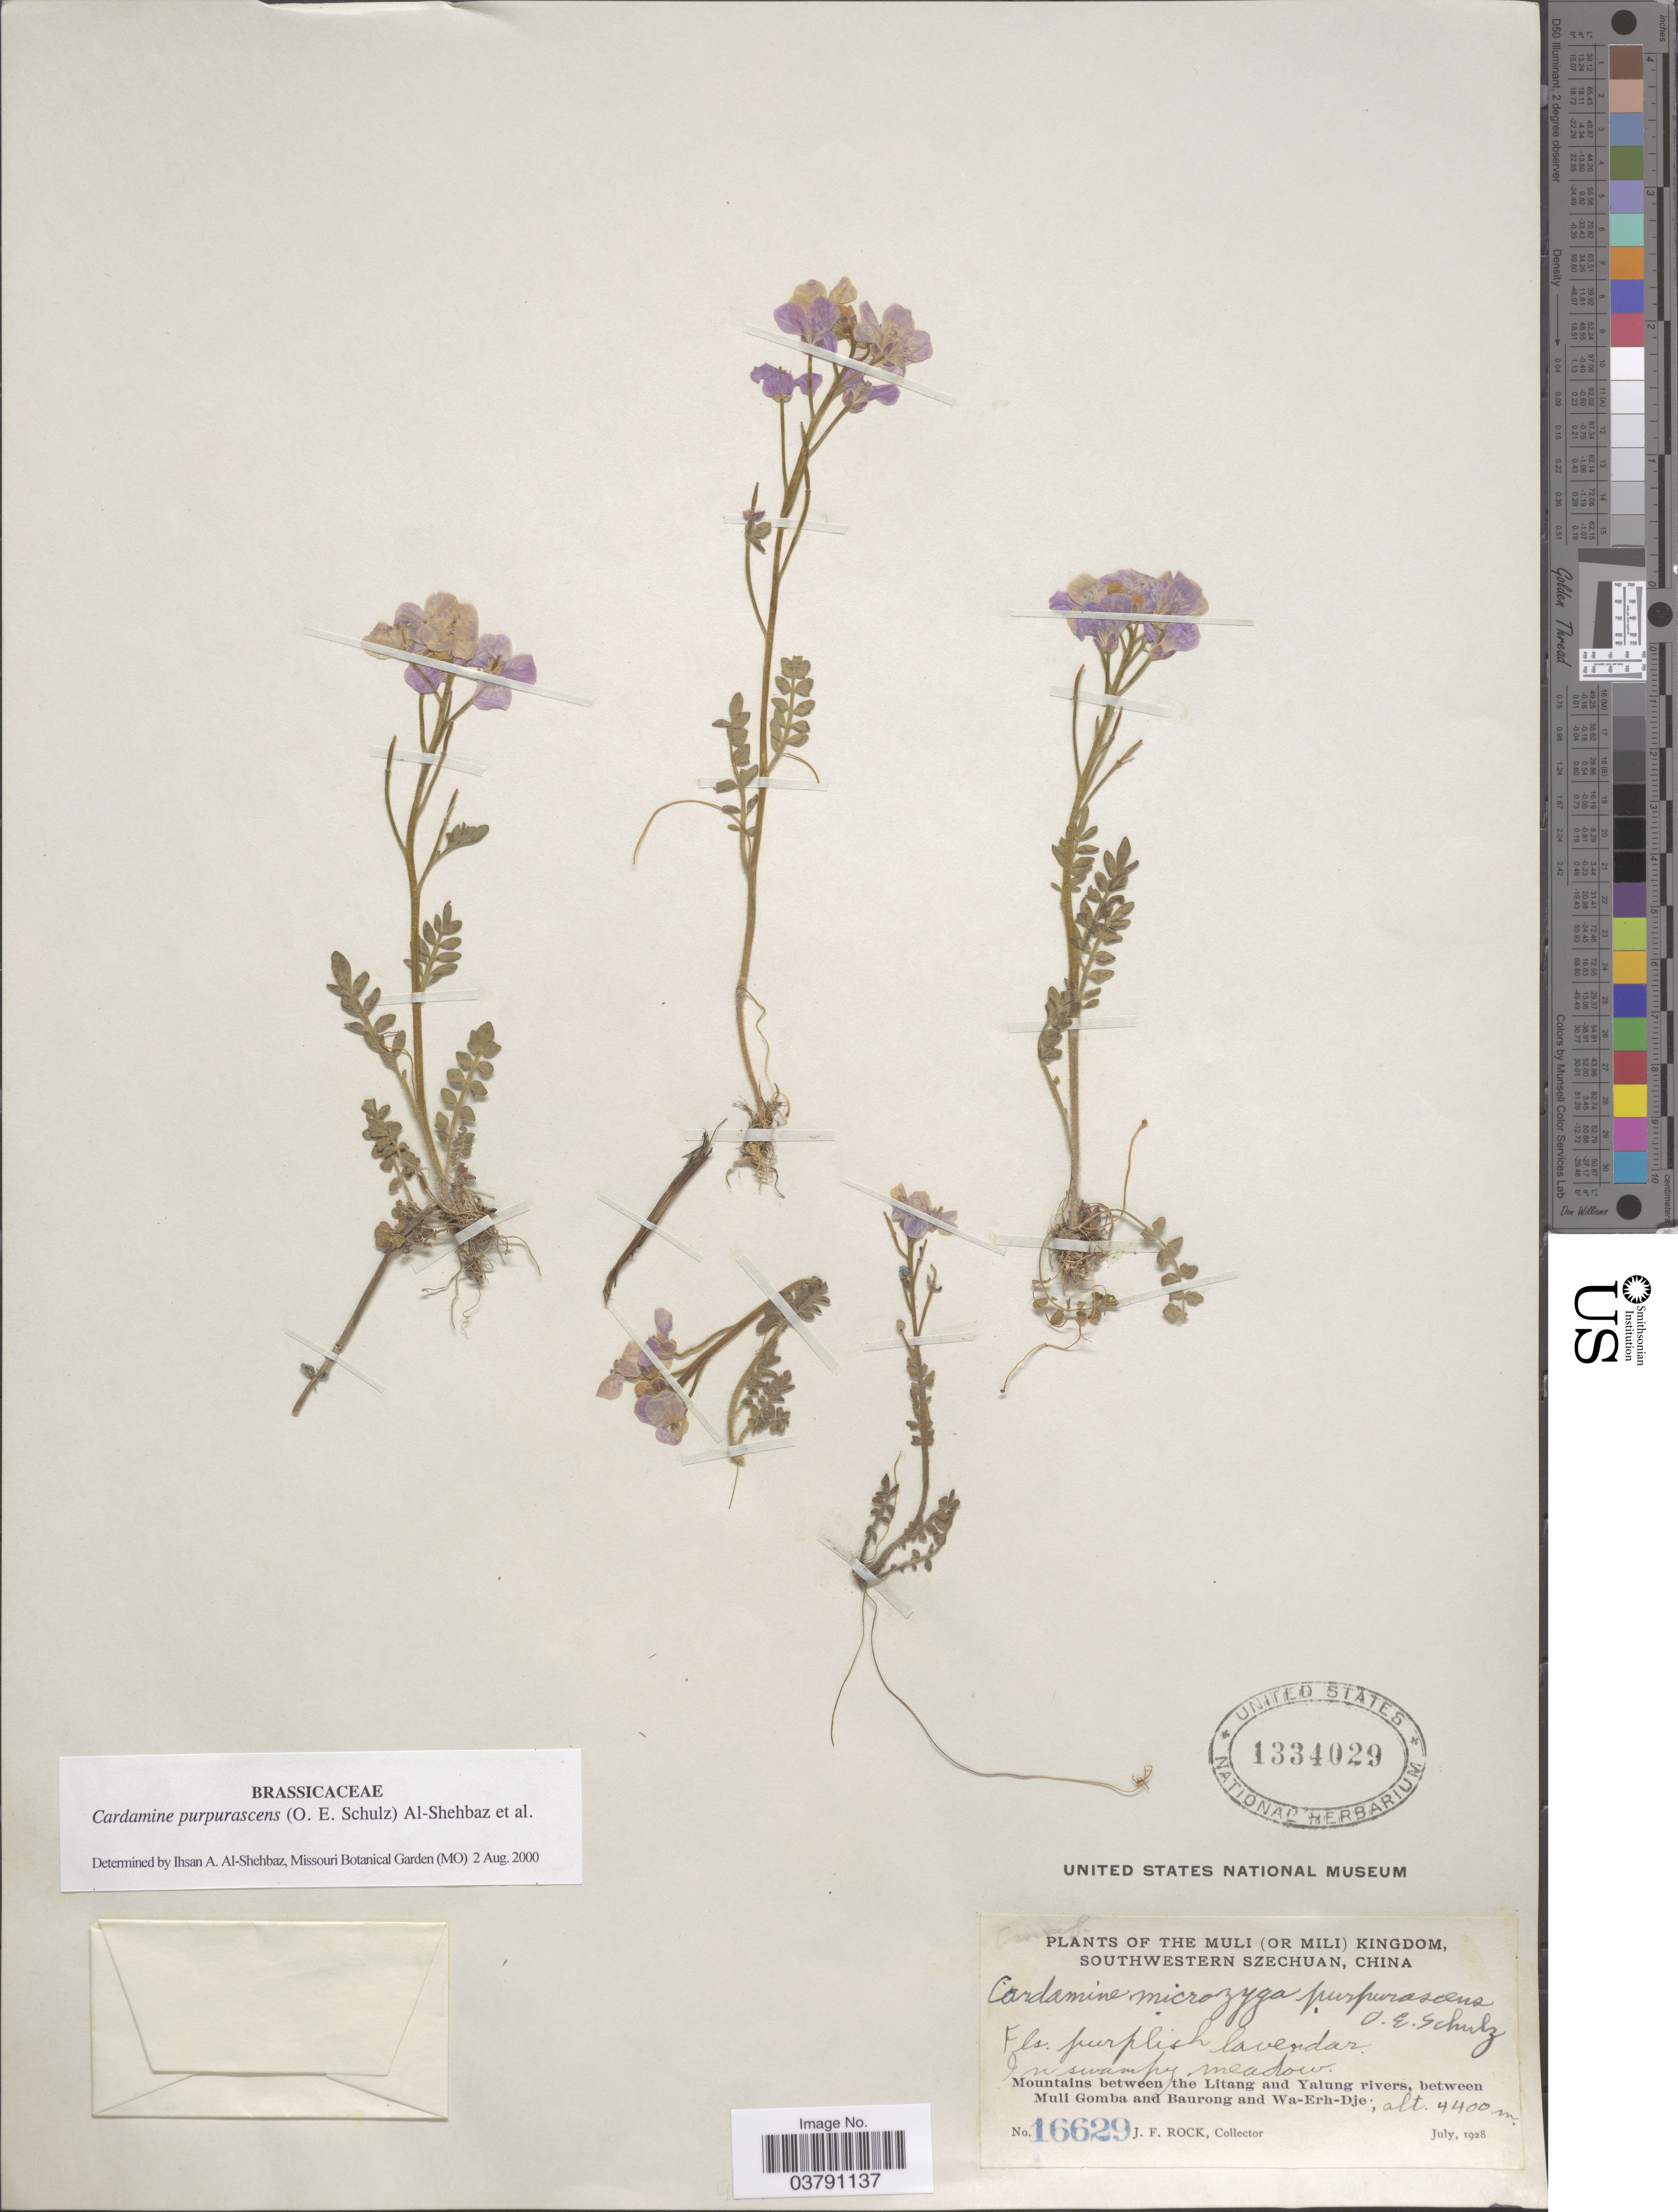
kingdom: Plantae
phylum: Tracheophyta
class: Magnoliopsida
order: Brassicales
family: Brassicaceae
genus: Cardamine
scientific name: Cardamine purpurascens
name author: (O.E. Schulz) Al-Shehbaz & et al.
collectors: J. Rock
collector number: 16629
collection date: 1928-07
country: China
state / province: Sichuan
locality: The Muli (or Mili) Kingdom Southwestern Szechuan. Mountains between the Litang and Yalung rivers, between Muli Gomba and Baurong and Wa-Erh-Dje.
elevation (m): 4400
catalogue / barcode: US 1334029